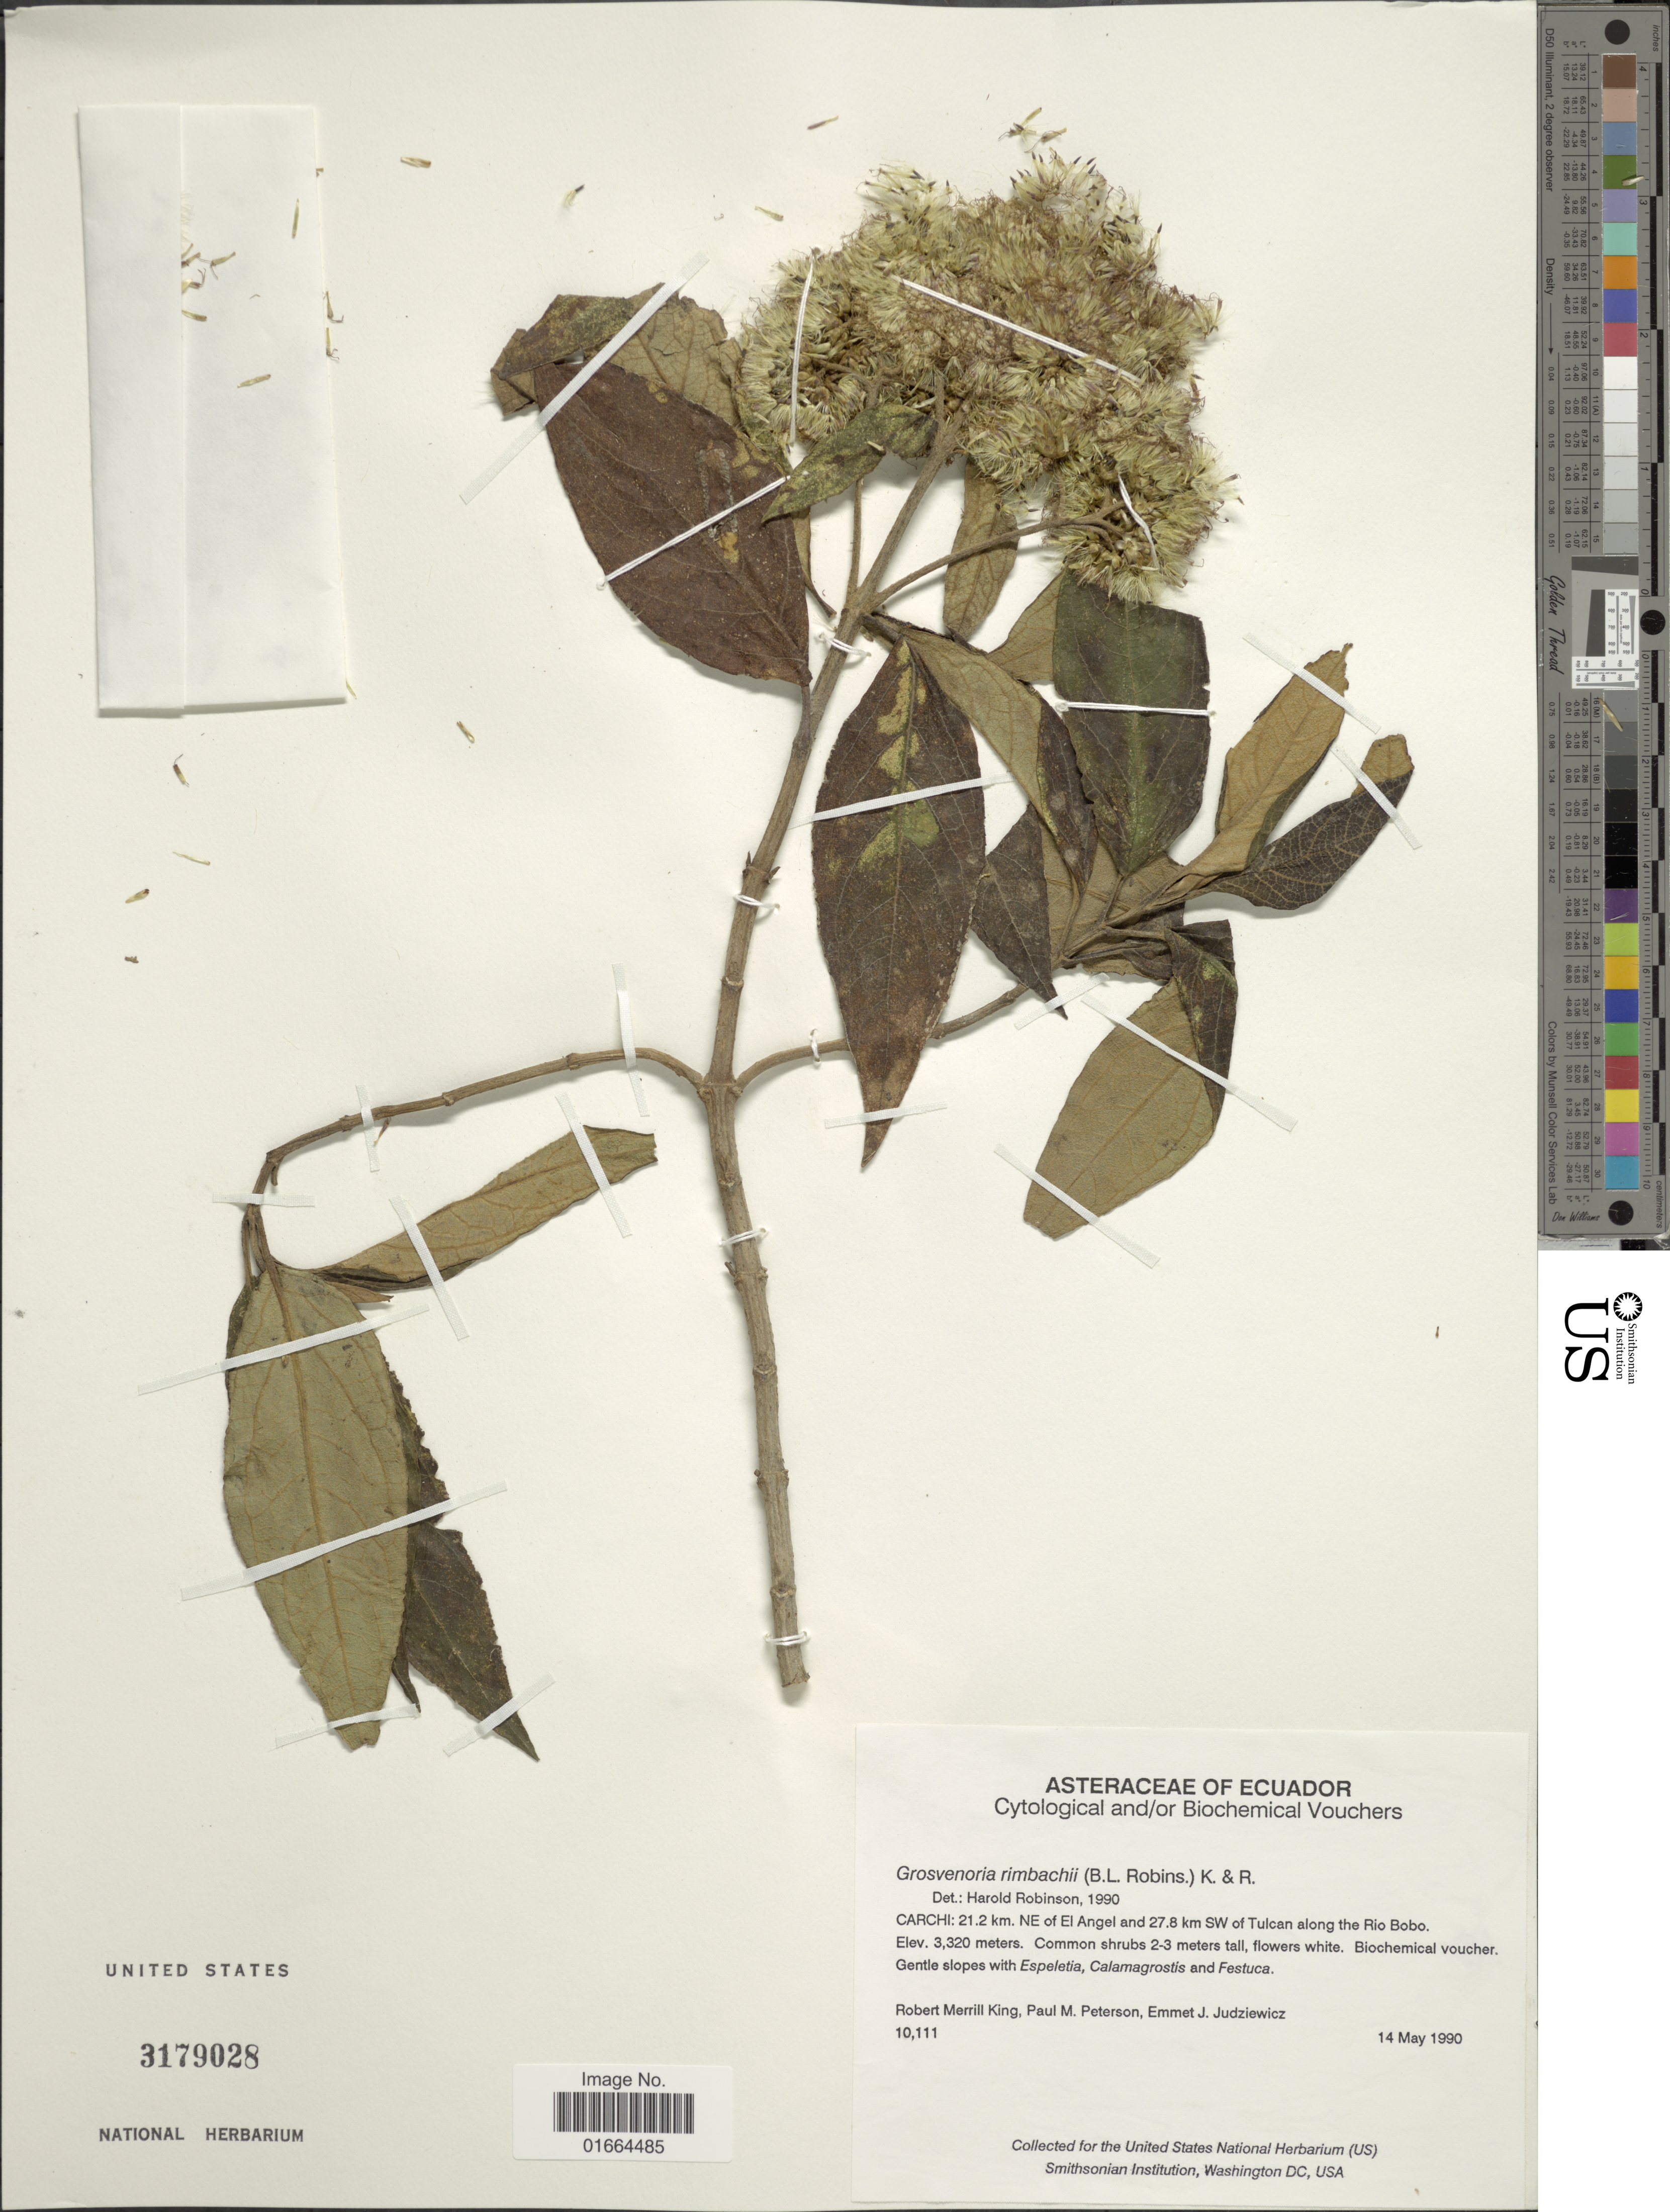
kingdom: Plantae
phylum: Tracheophyta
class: Magnoliopsida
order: Asterales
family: Asteraceae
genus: Grosvenoria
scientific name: Grosvenoria rimbachii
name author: (B.L. Rob.) R.M. King & H. Rob.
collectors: R. M. King, P. M. Peterson & E. J. Judziewicz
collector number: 10111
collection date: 1990-05-14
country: Ecuador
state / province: Carchi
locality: Carchi: 21.2 km NE of El Angel and 27.8 km SW of Tulcan along the Rio Bobo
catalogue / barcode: US 3179028